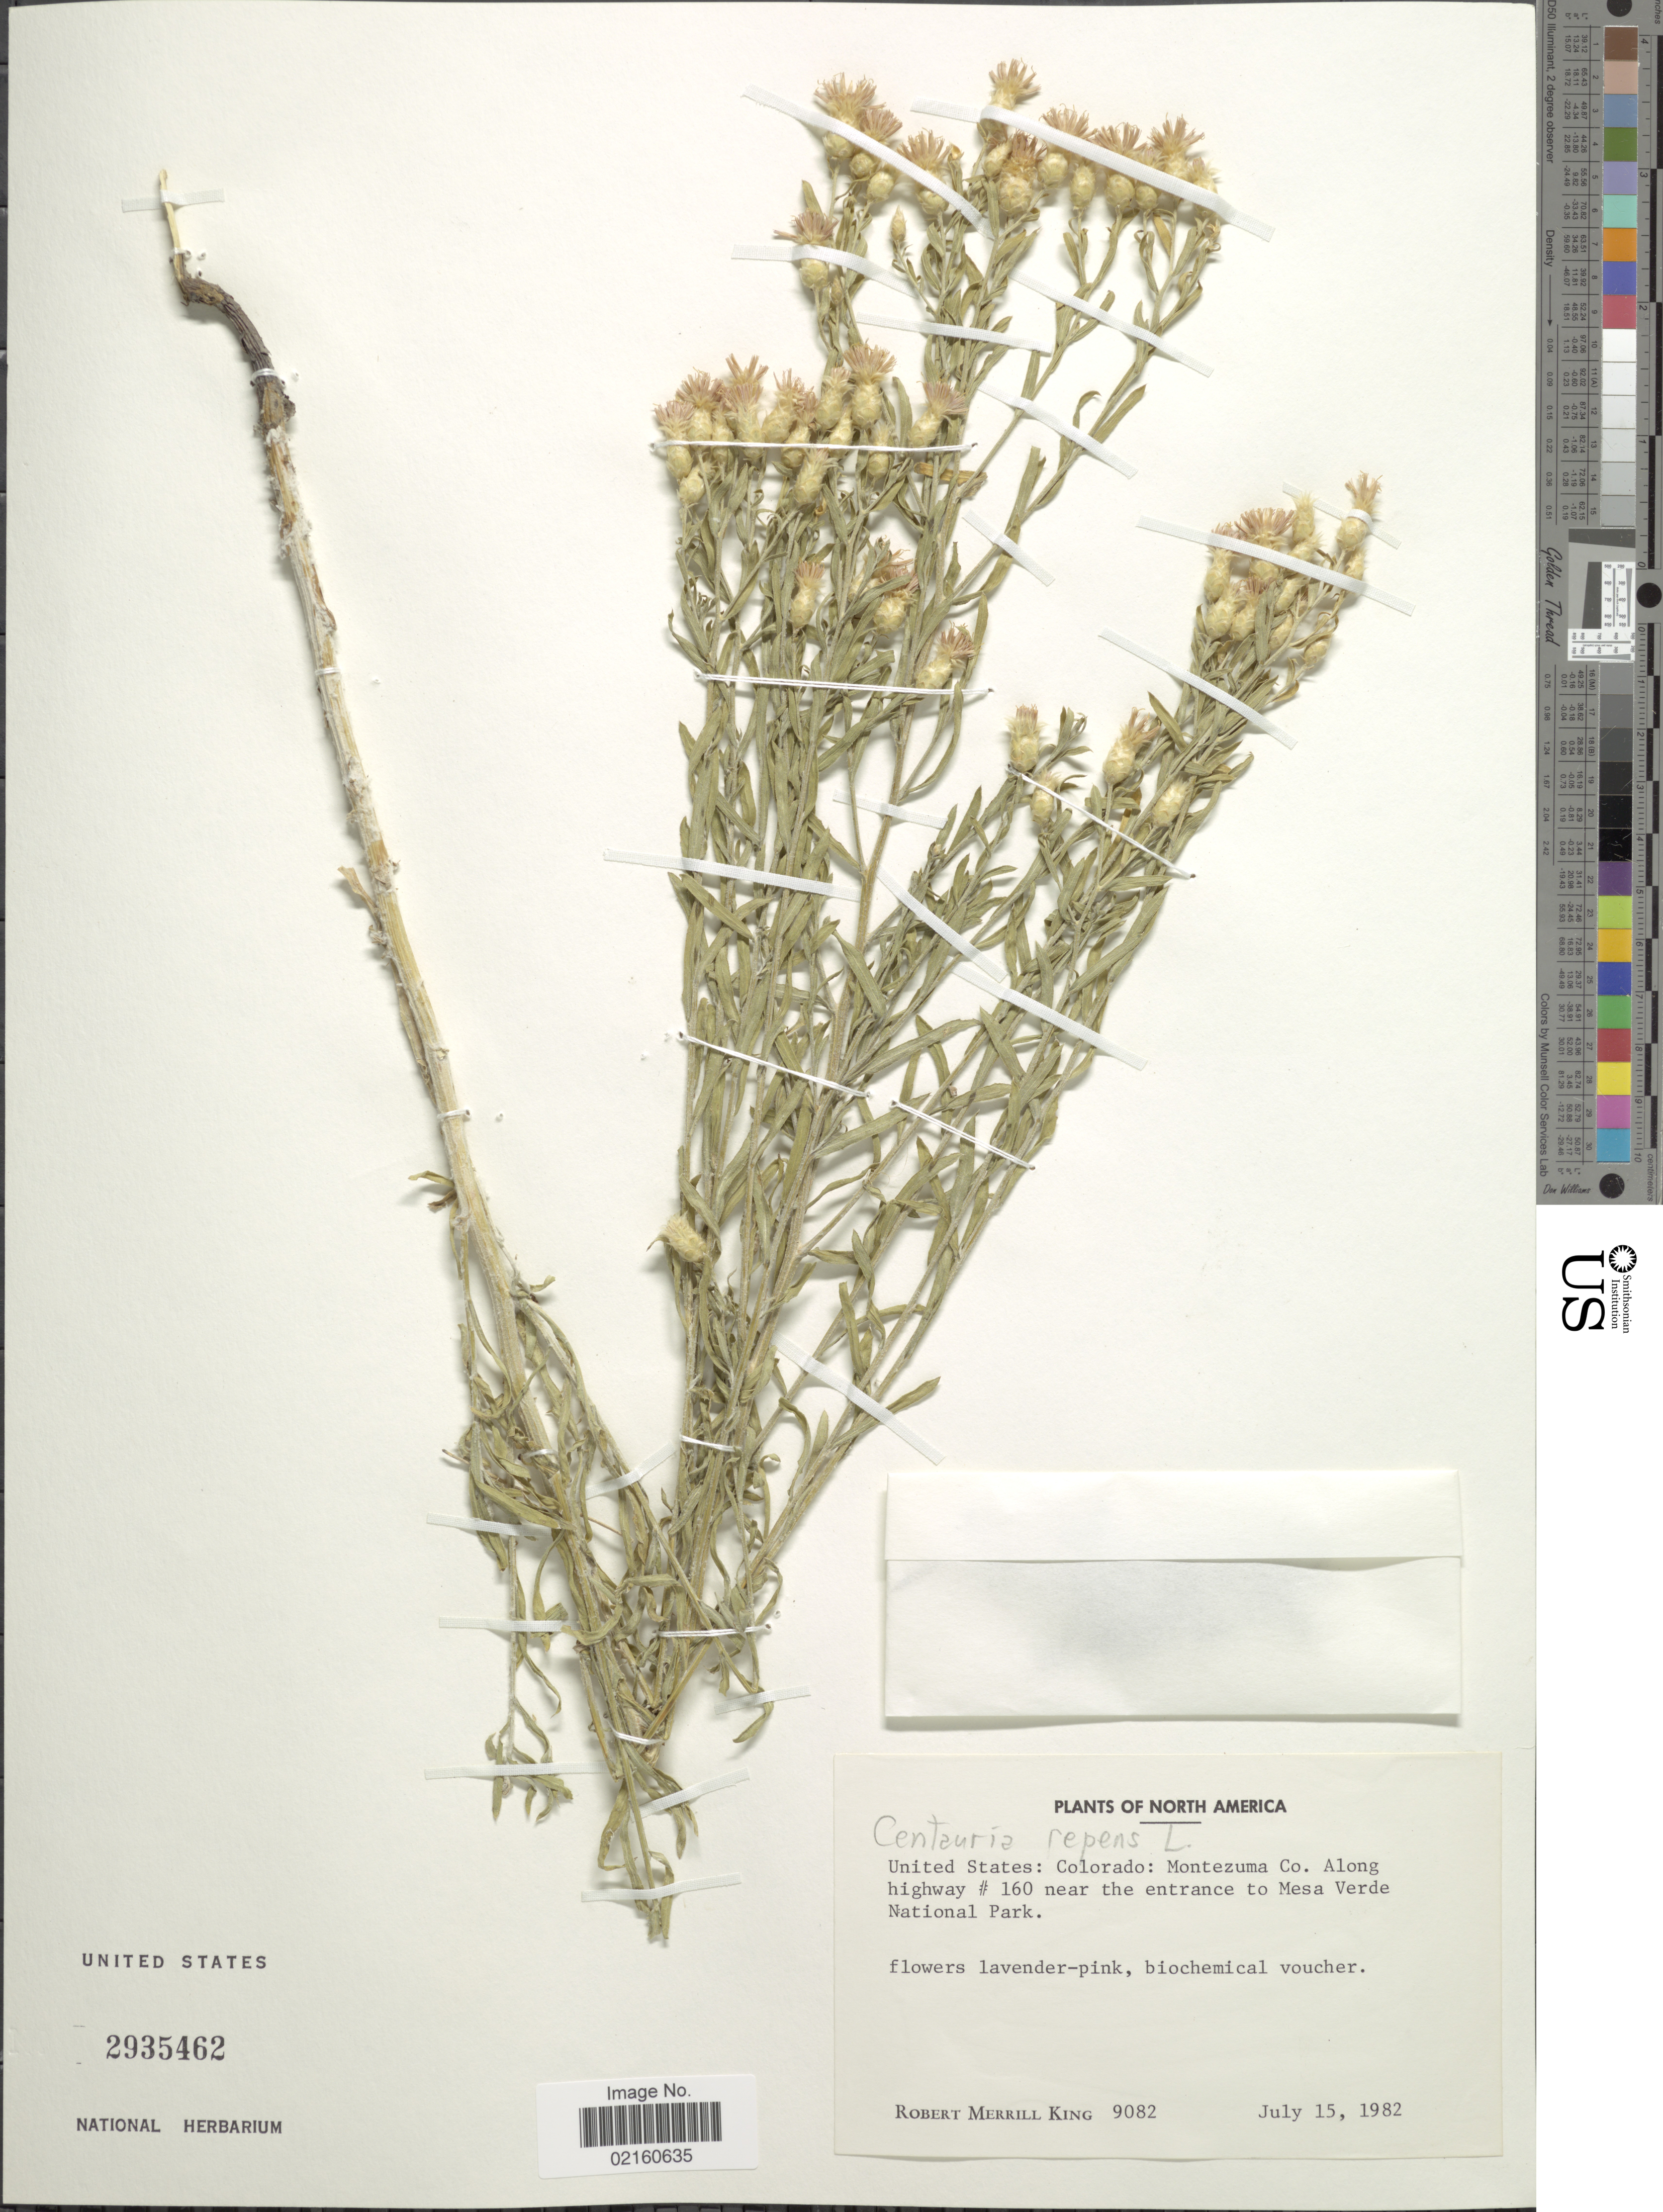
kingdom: Plantae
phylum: Tracheophyta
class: Magnoliopsida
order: Asterales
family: Asteraceae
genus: Rhaponticum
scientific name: Rhaponticum repens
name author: (L.) Hidalgo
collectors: R. M. King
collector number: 9082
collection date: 1982-07-15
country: United States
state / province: Colorado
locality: North America, United States, Montezuma Co. along highway # 160 near the entrance to Mesa Verde National Park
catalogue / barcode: US 2935462